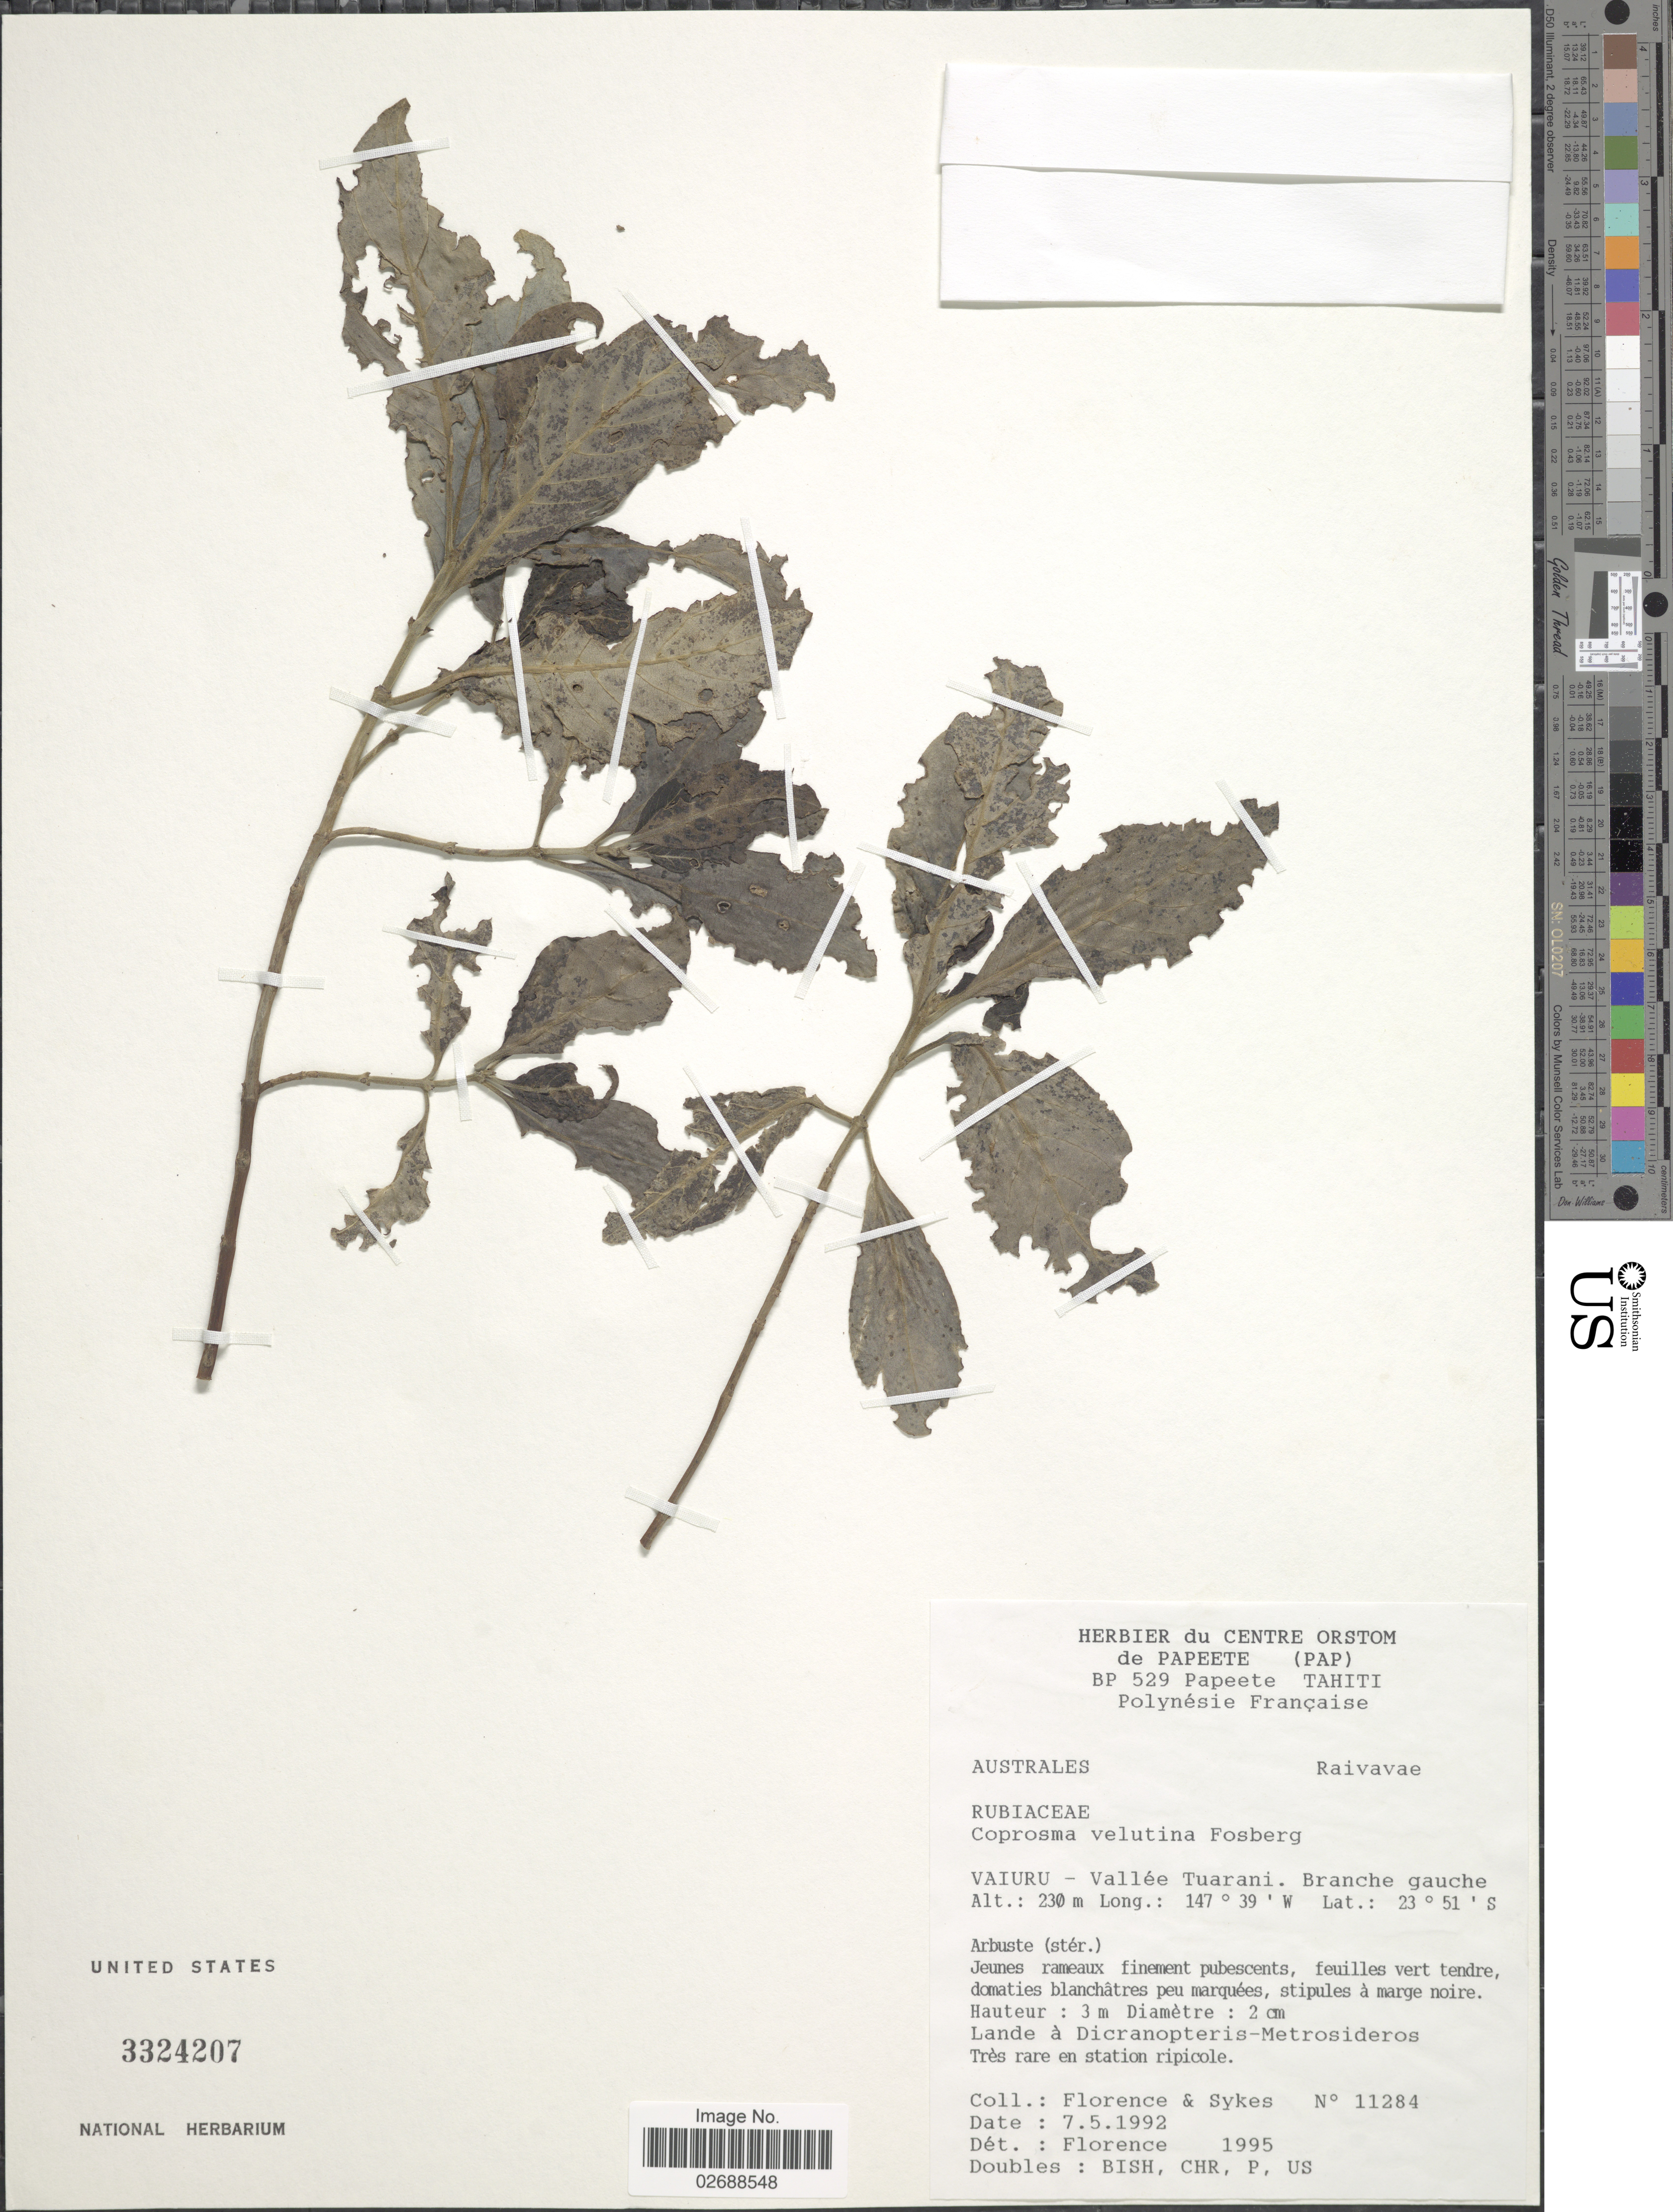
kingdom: Plantae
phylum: Tracheophyta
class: Magnoliopsida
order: Gentianales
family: Rubiaceae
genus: Coprosma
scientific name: Coprosma velutina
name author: Fosberg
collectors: -. Florence & Sykes, --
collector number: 11284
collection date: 1992-05-07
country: French Polynesia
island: Raivavae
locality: Australes, Raivavae. Vaiuru-Vallee Tuarani, Branche gauche, Tres rare en station ripicole.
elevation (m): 230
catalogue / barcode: US 3324207